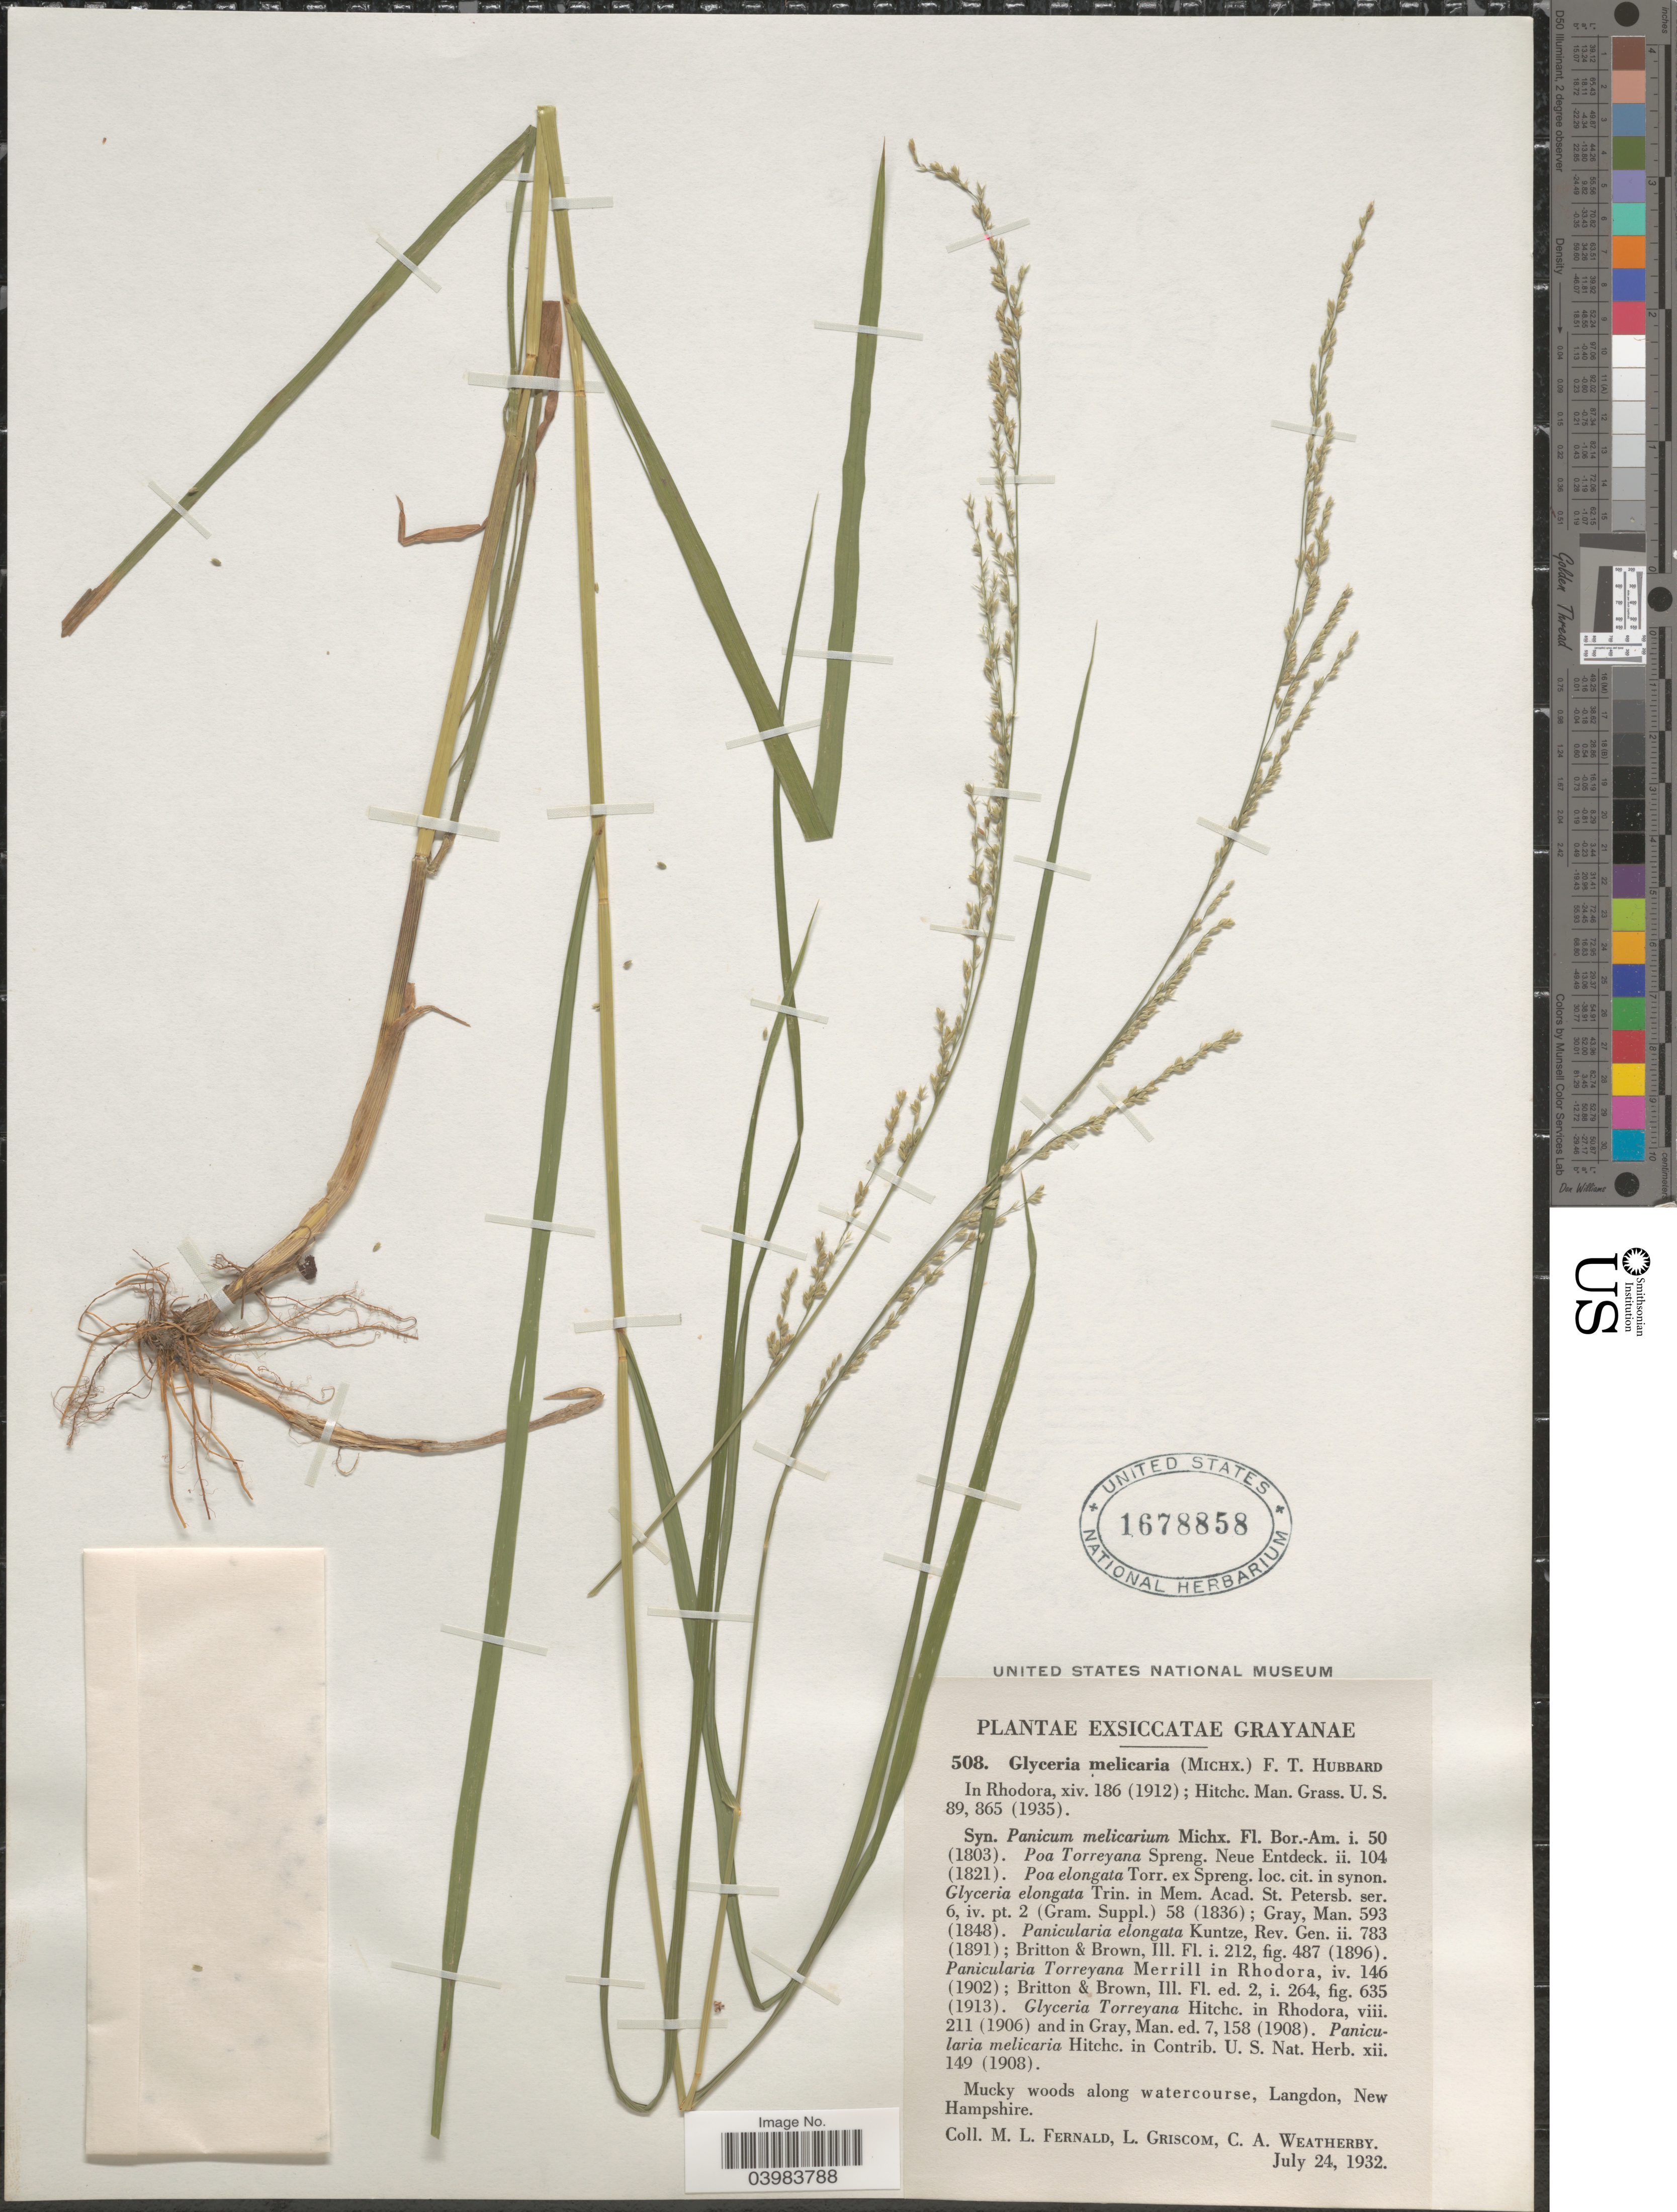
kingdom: Plantae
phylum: Tracheophyta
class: Liliopsida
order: Poales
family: Poaceae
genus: Glyceria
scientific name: Glyceria melicaria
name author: (Michx.) F.T. Hubb.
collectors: M. L. Fernald, L. Griscom & C. A. Weatherby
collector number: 508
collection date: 1932-07-24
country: United States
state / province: New Hampshire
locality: Langdon.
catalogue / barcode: US 1678858